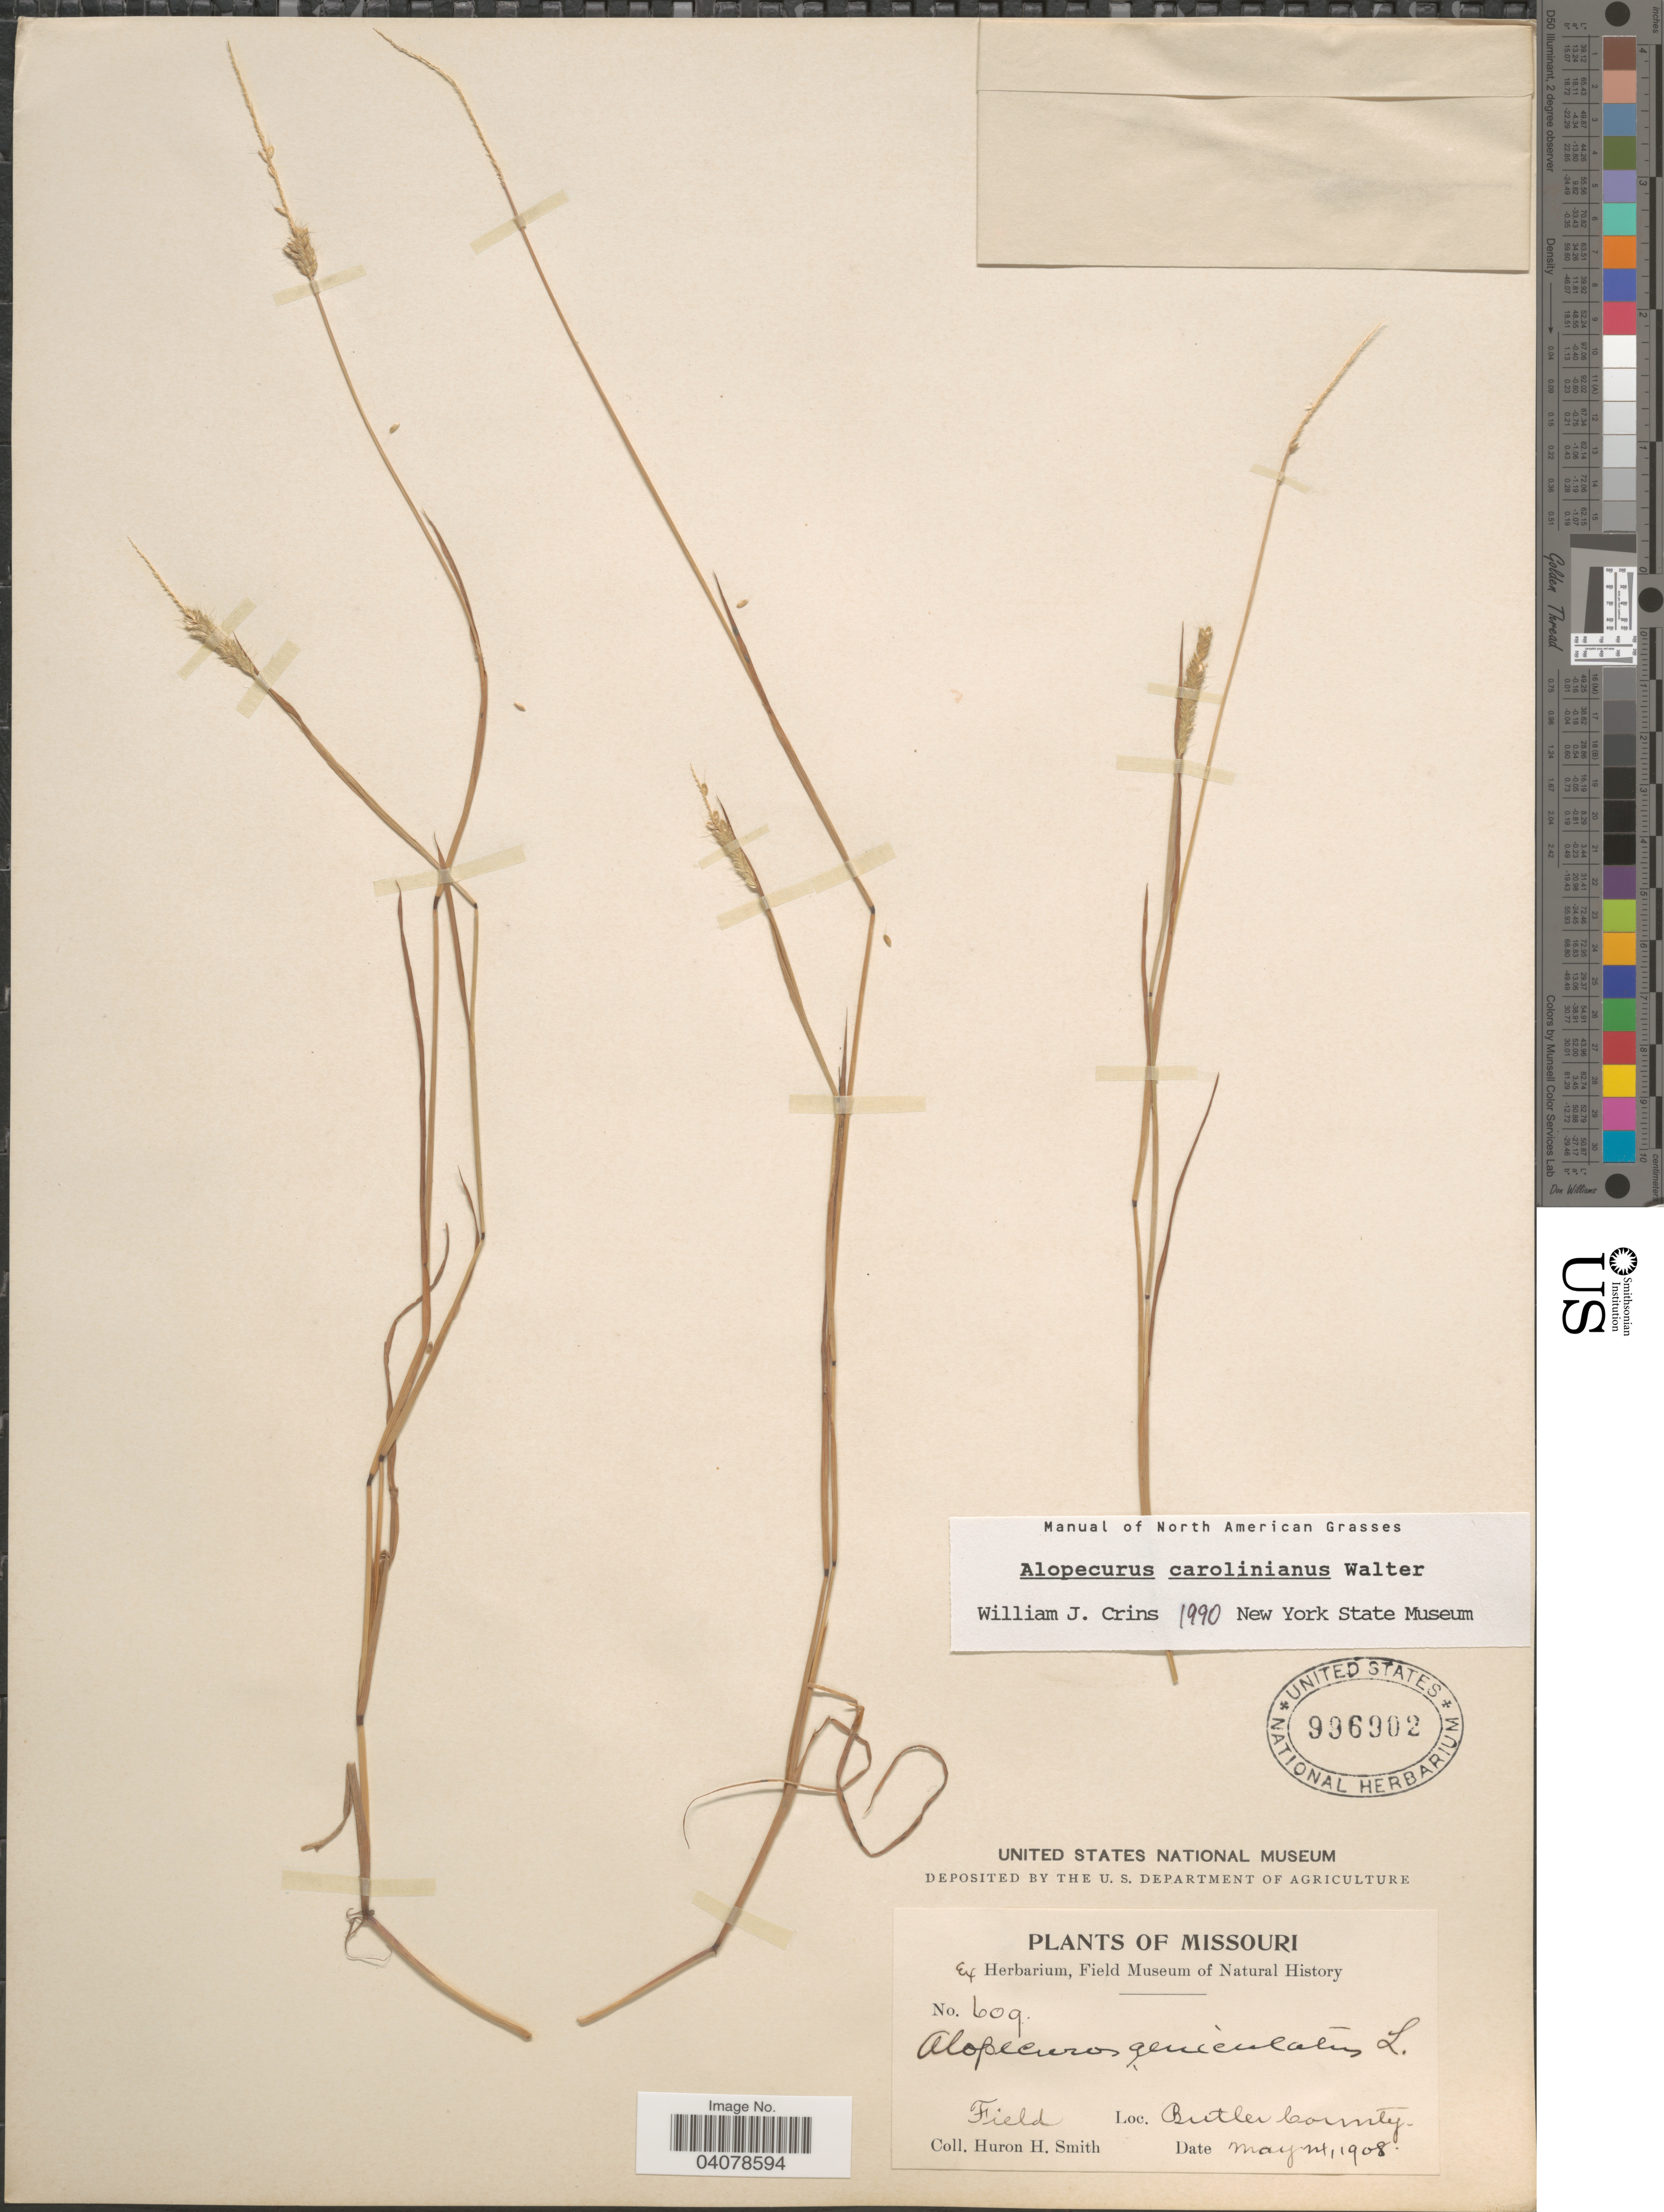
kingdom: Plantae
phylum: Tracheophyta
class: Liliopsida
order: Poales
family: Poaceae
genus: Alopecurus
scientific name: Alopecurus carolinianus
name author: Walter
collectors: Huron H. Smith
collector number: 609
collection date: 1908-05-24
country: United States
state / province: Missouri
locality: Butler County.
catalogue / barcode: US 996902